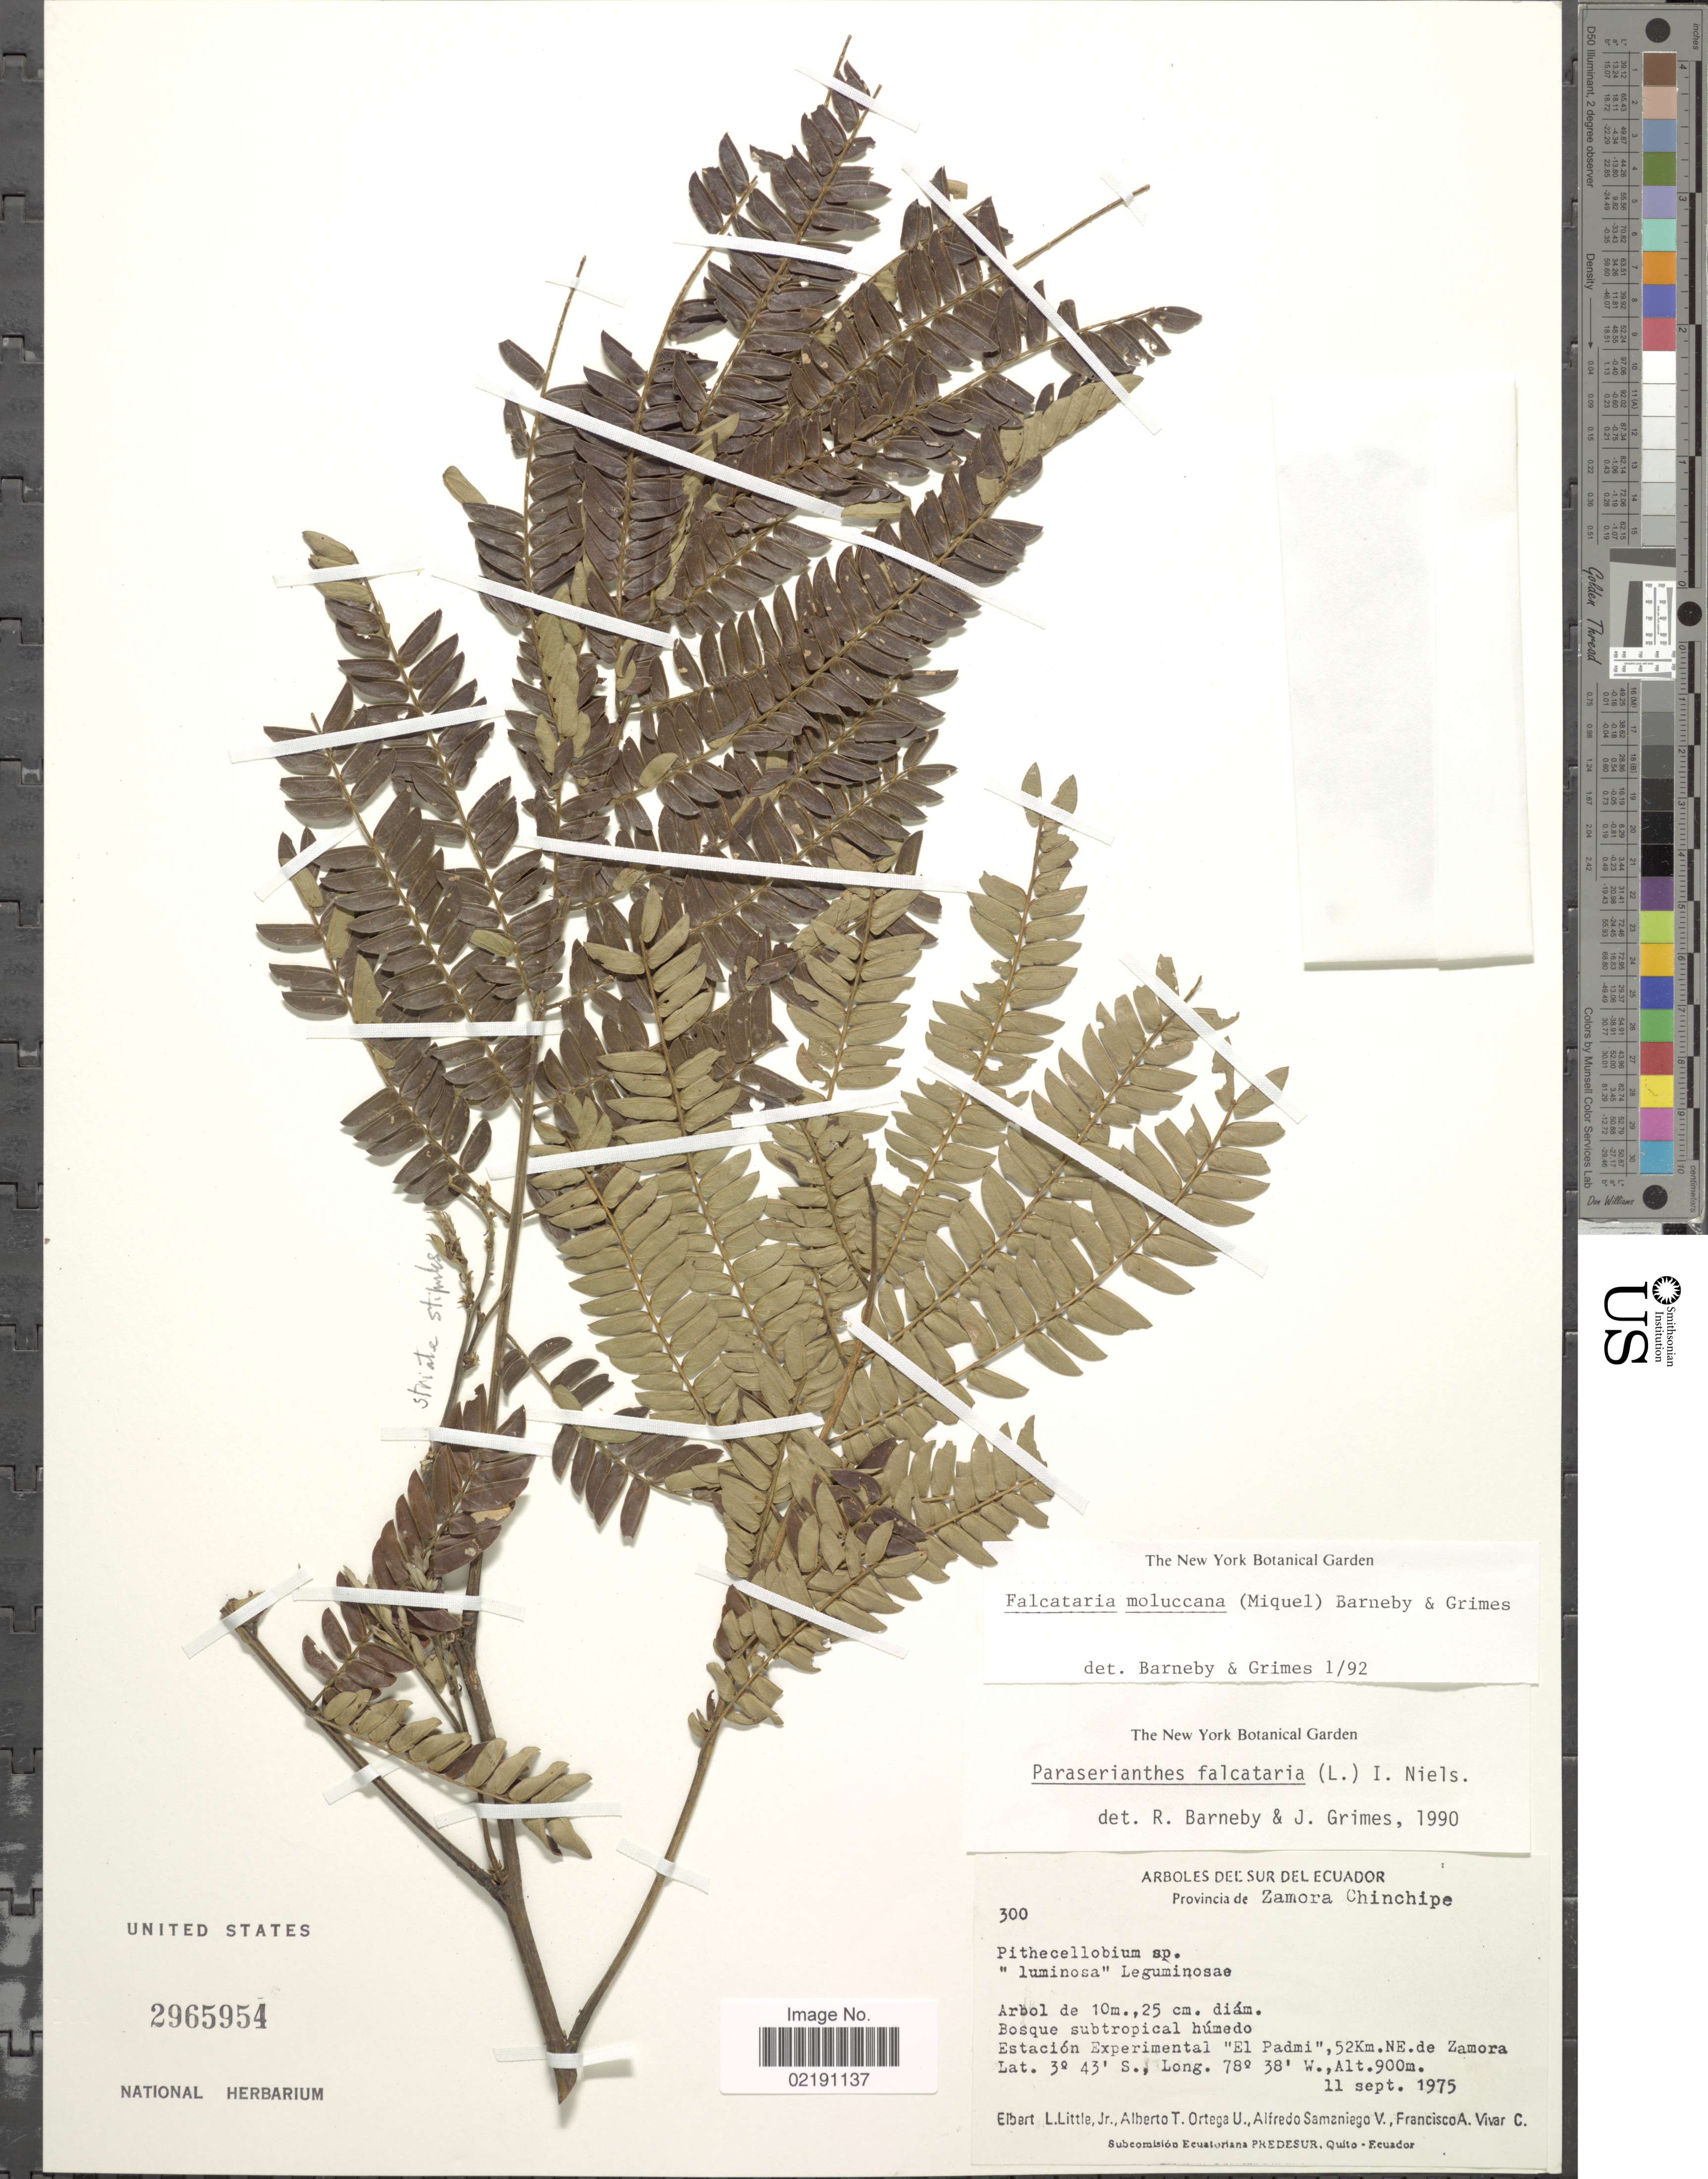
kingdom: Plantae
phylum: Tracheophyta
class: Magnoliopsida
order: Fabales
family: Fabaceae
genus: Falcataria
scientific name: Falcataria moluccana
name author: (Miq.) Barneby & Grimes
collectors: E. L. Little, A. T. Ortega U., A. V. Samaniego & F. A. Vivar C.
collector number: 300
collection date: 1975-09-11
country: Ecuador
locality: Provincia de Zamora Chinchipe. Estación Experimental "El Padmi", 52Km. NE. de Zamora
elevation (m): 900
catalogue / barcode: US 2965954